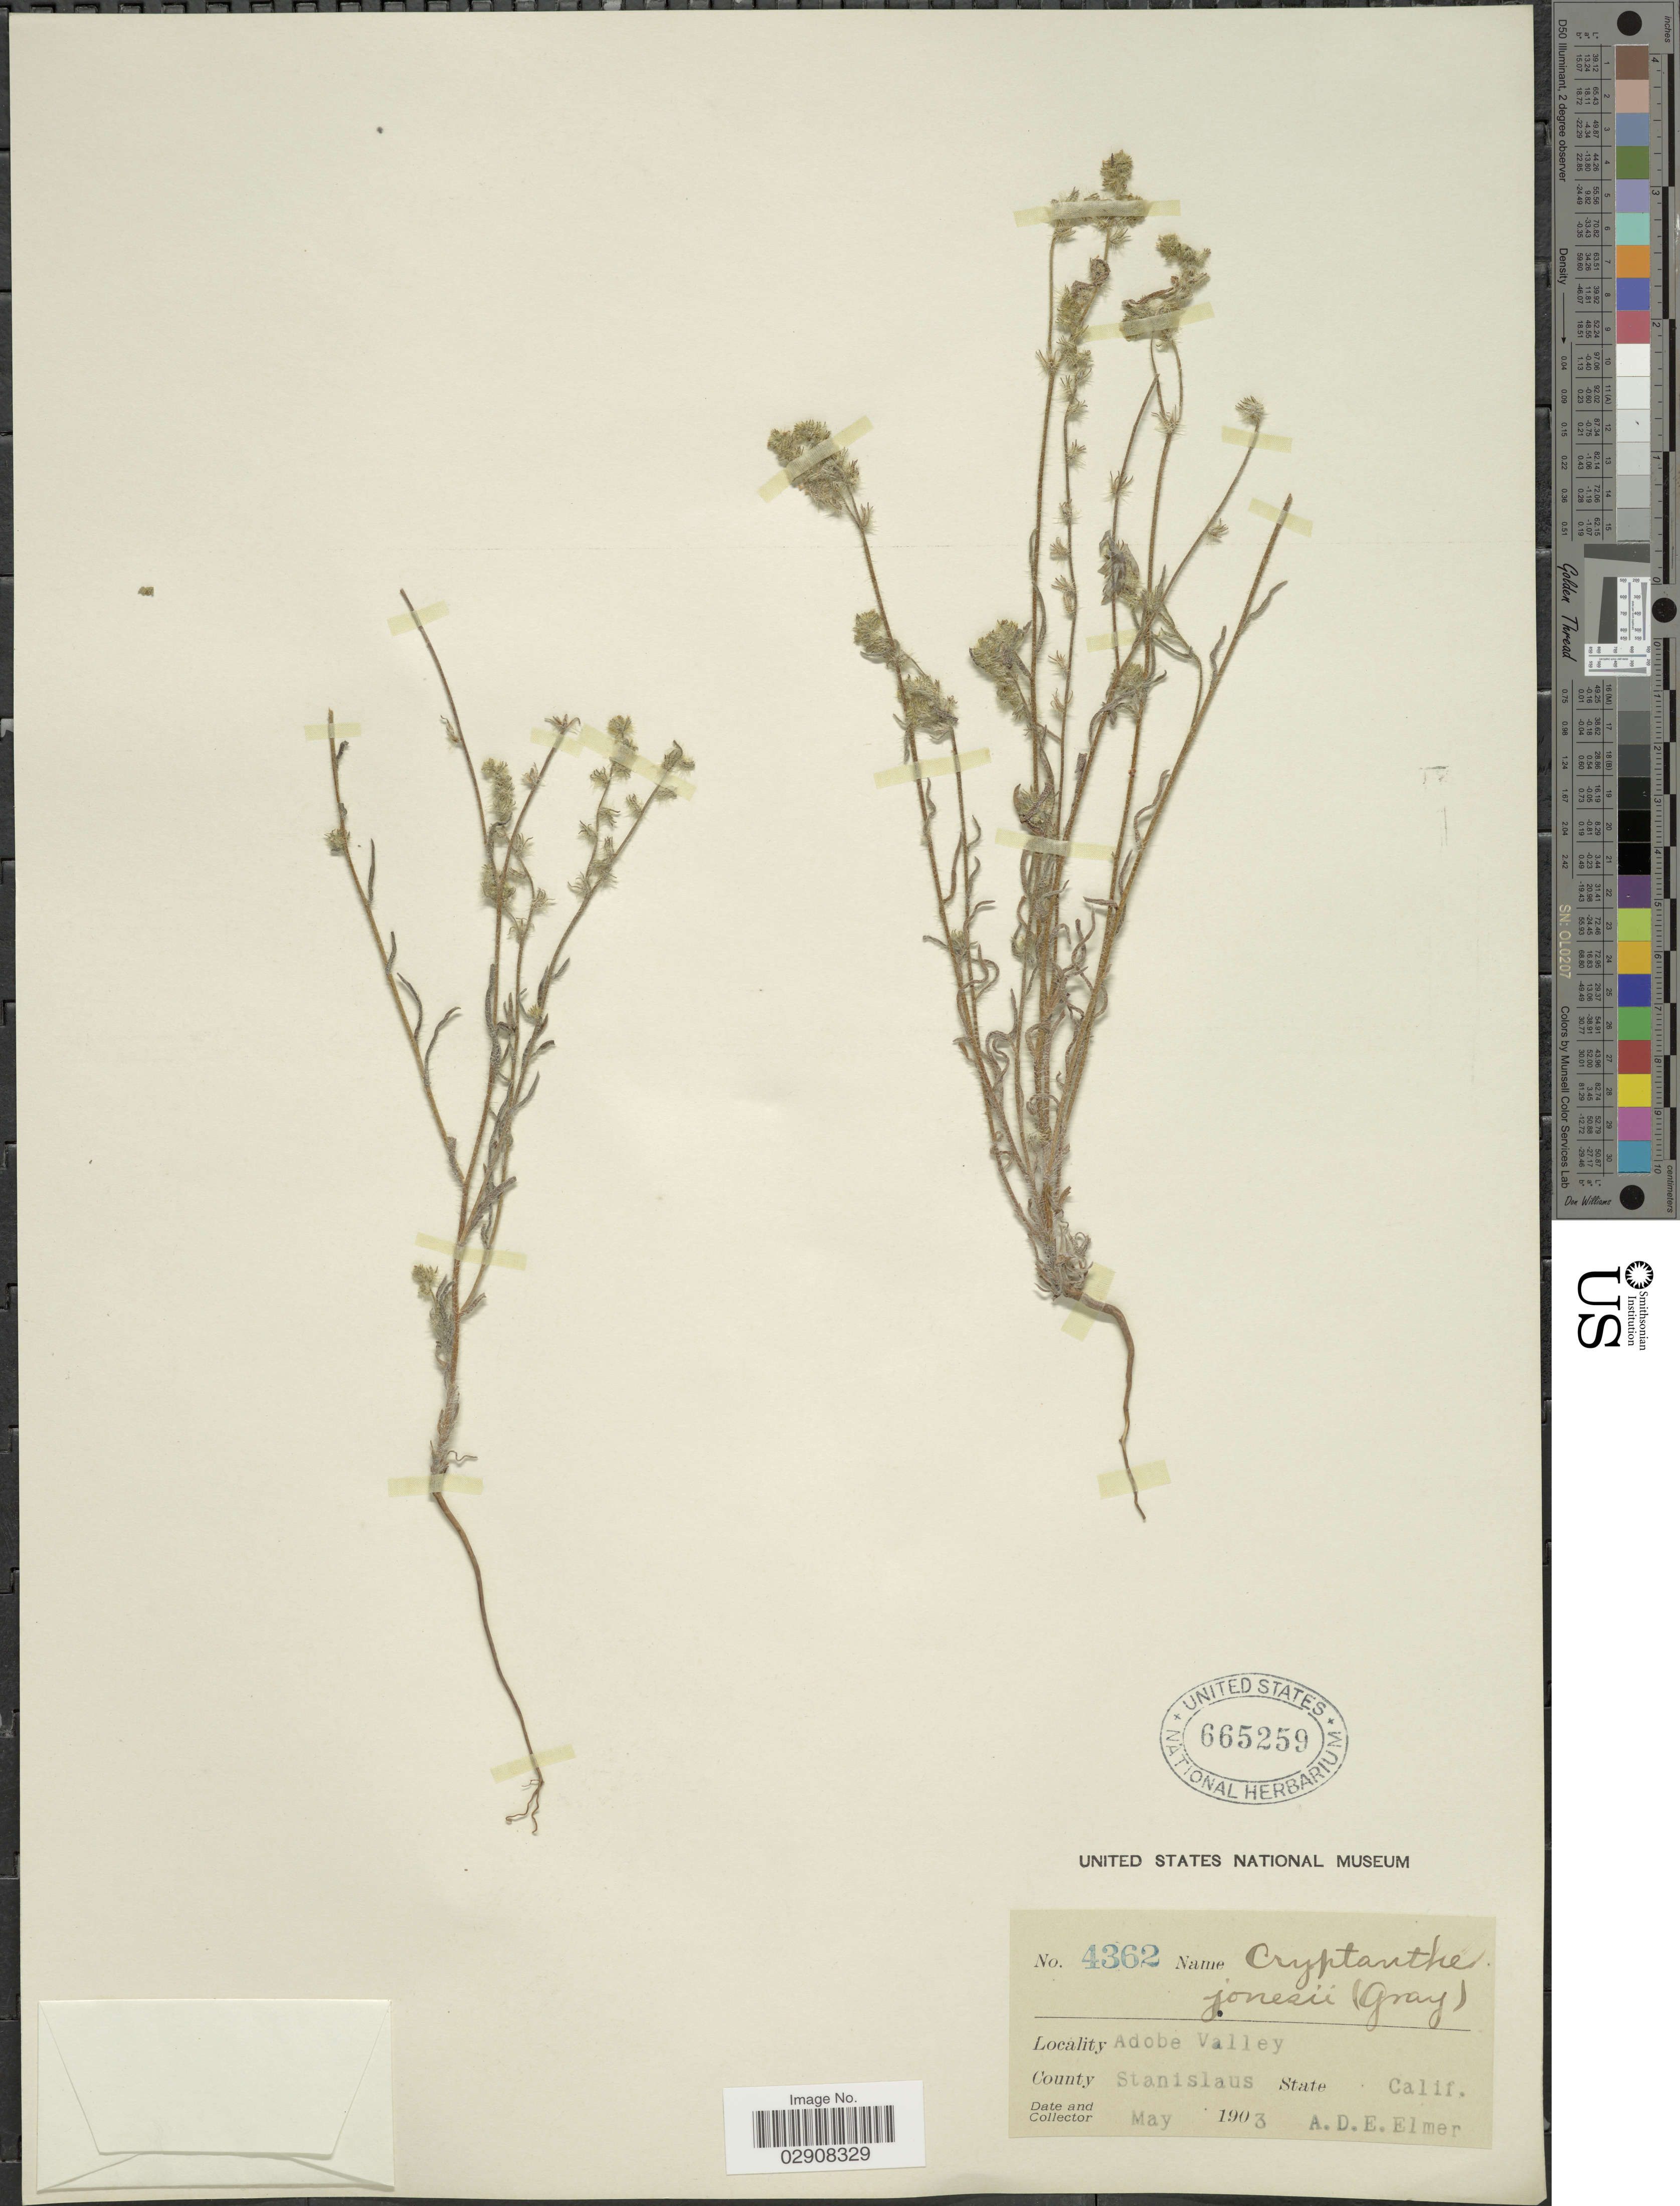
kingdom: Plantae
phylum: Tracheophyta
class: Magnoliopsida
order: Boraginales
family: Boraginaceae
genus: Cryptantha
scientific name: Cryptantha muricata var. jonesii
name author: (A. Gray) I.M. Johnst.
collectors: A. D. E. Elmer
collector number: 4362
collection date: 1903-05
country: United States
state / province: California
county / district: Stanislaus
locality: Adobe Valley. County Stanislaus. State Calif.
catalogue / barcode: US 665259